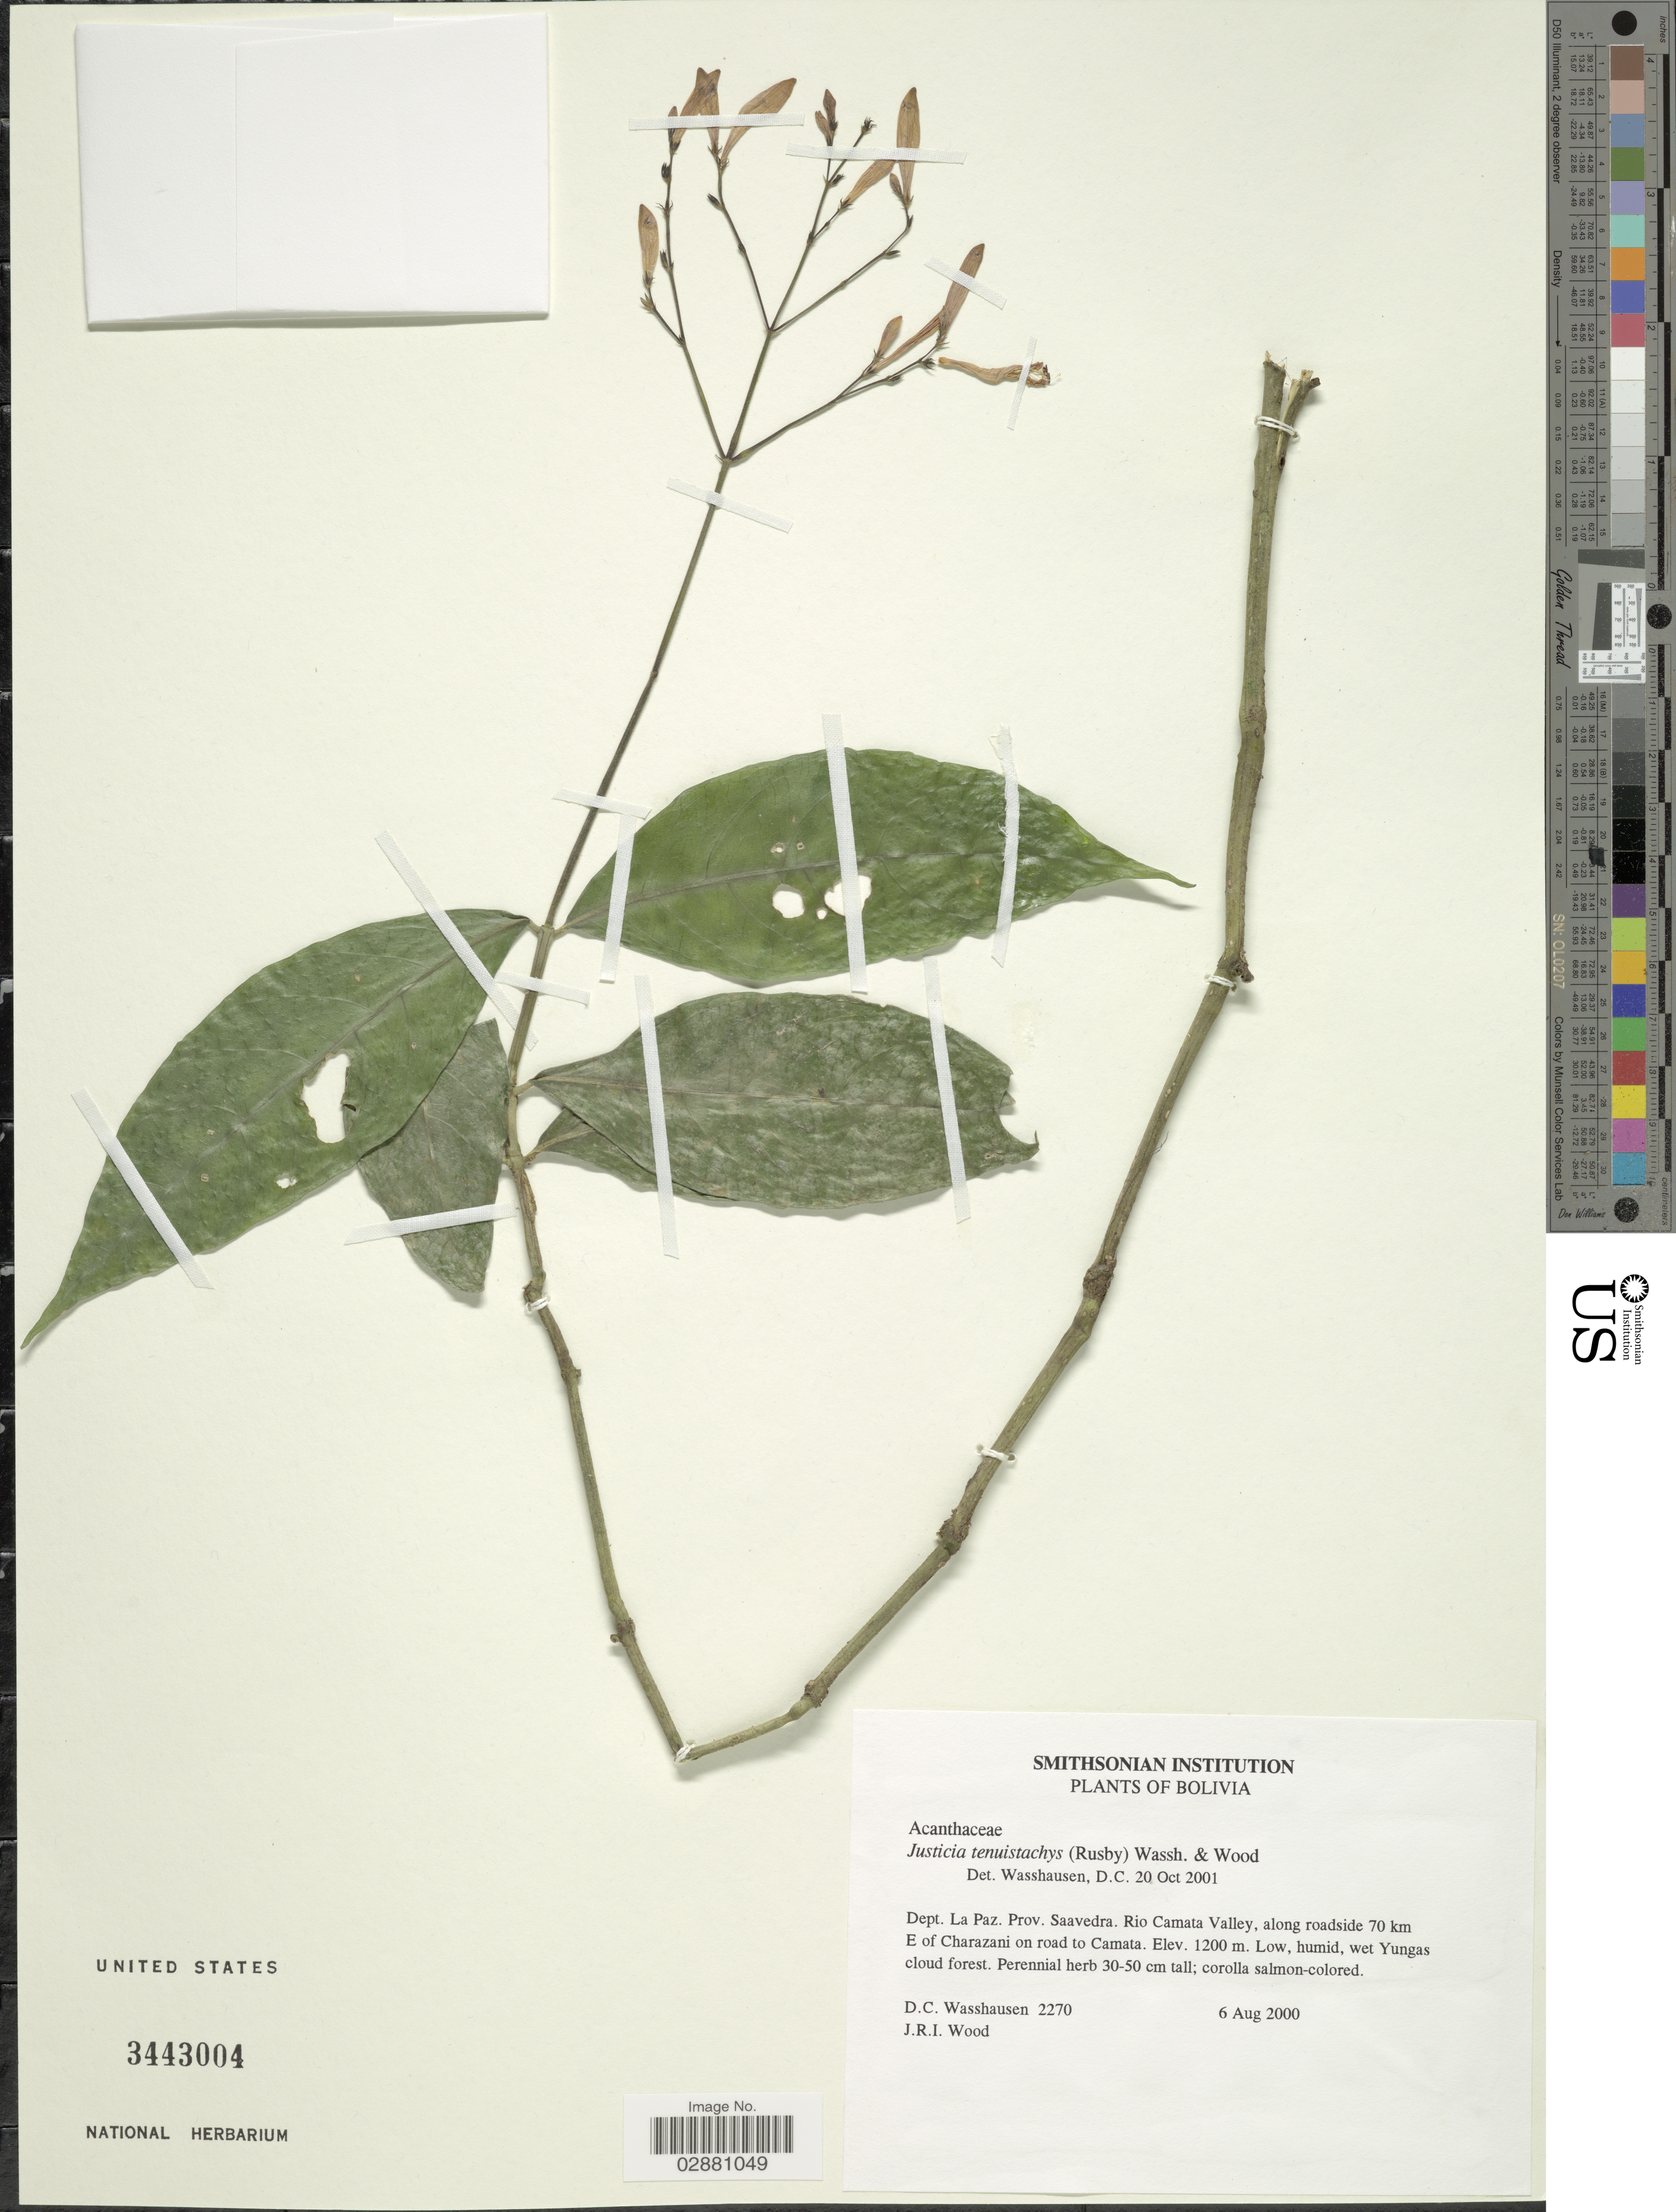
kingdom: Plantae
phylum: Tracheophyta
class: Magnoliopsida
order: Lamiales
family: Acanthaceae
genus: Justicia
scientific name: Justicia tenuistachys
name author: (Rusby) Wassh. & J.R.I. Wood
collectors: D. C. Wasshausen & J. R. I. Wood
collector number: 2270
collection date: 2000-08-06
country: Bolivia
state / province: La Paz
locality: Dept. La Paz. Prov. Saavedra. Rio Camata Valley, along roadside 70 km E of Charazani on road to Camata.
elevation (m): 1200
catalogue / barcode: US 3443004